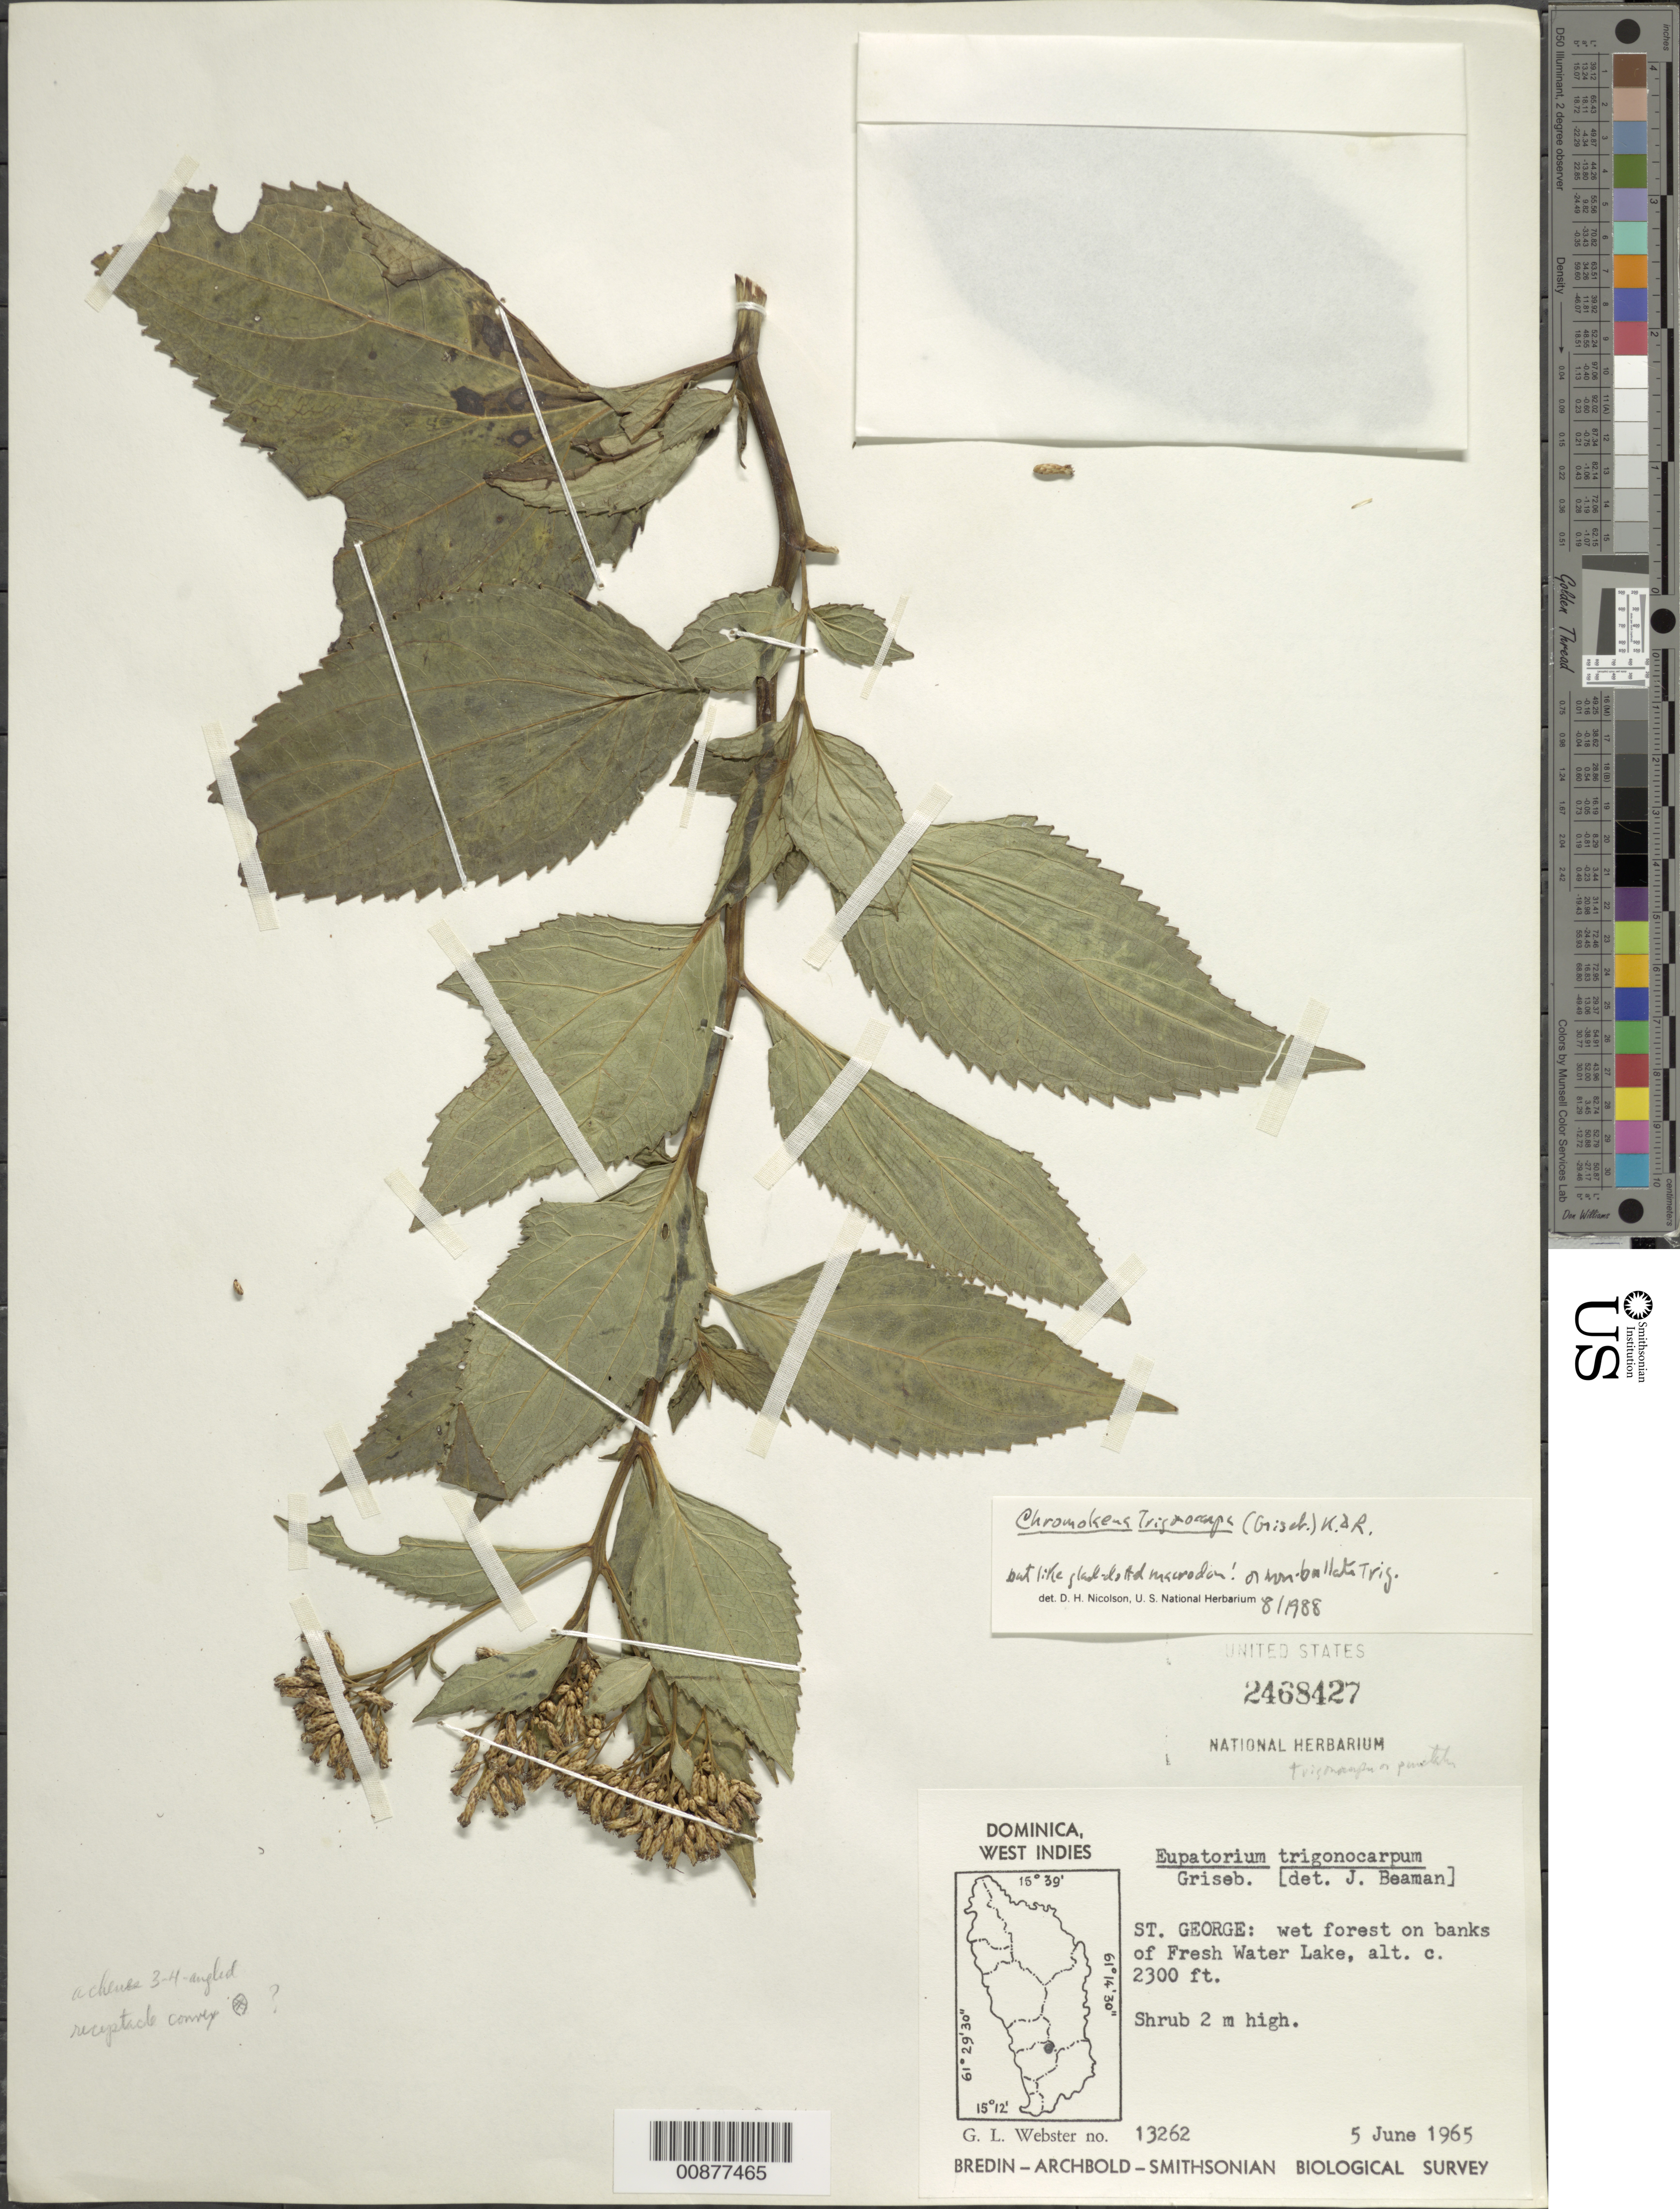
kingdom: Plantae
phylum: Tracheophyta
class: Magnoliopsida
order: Asterales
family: Asteraceae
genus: Chromolaena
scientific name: Chromolaena trigonocarpa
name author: (Griseb.) R.M. King & H. Rob.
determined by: Nicolson, Dan H.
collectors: G. L. Webster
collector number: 13262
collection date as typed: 05 Jun 1965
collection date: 1965-06-05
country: Dominica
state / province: St. George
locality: Forest on banks of Fresh Water lake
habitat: Wet forest on banks of lake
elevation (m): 701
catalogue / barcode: US 2468427